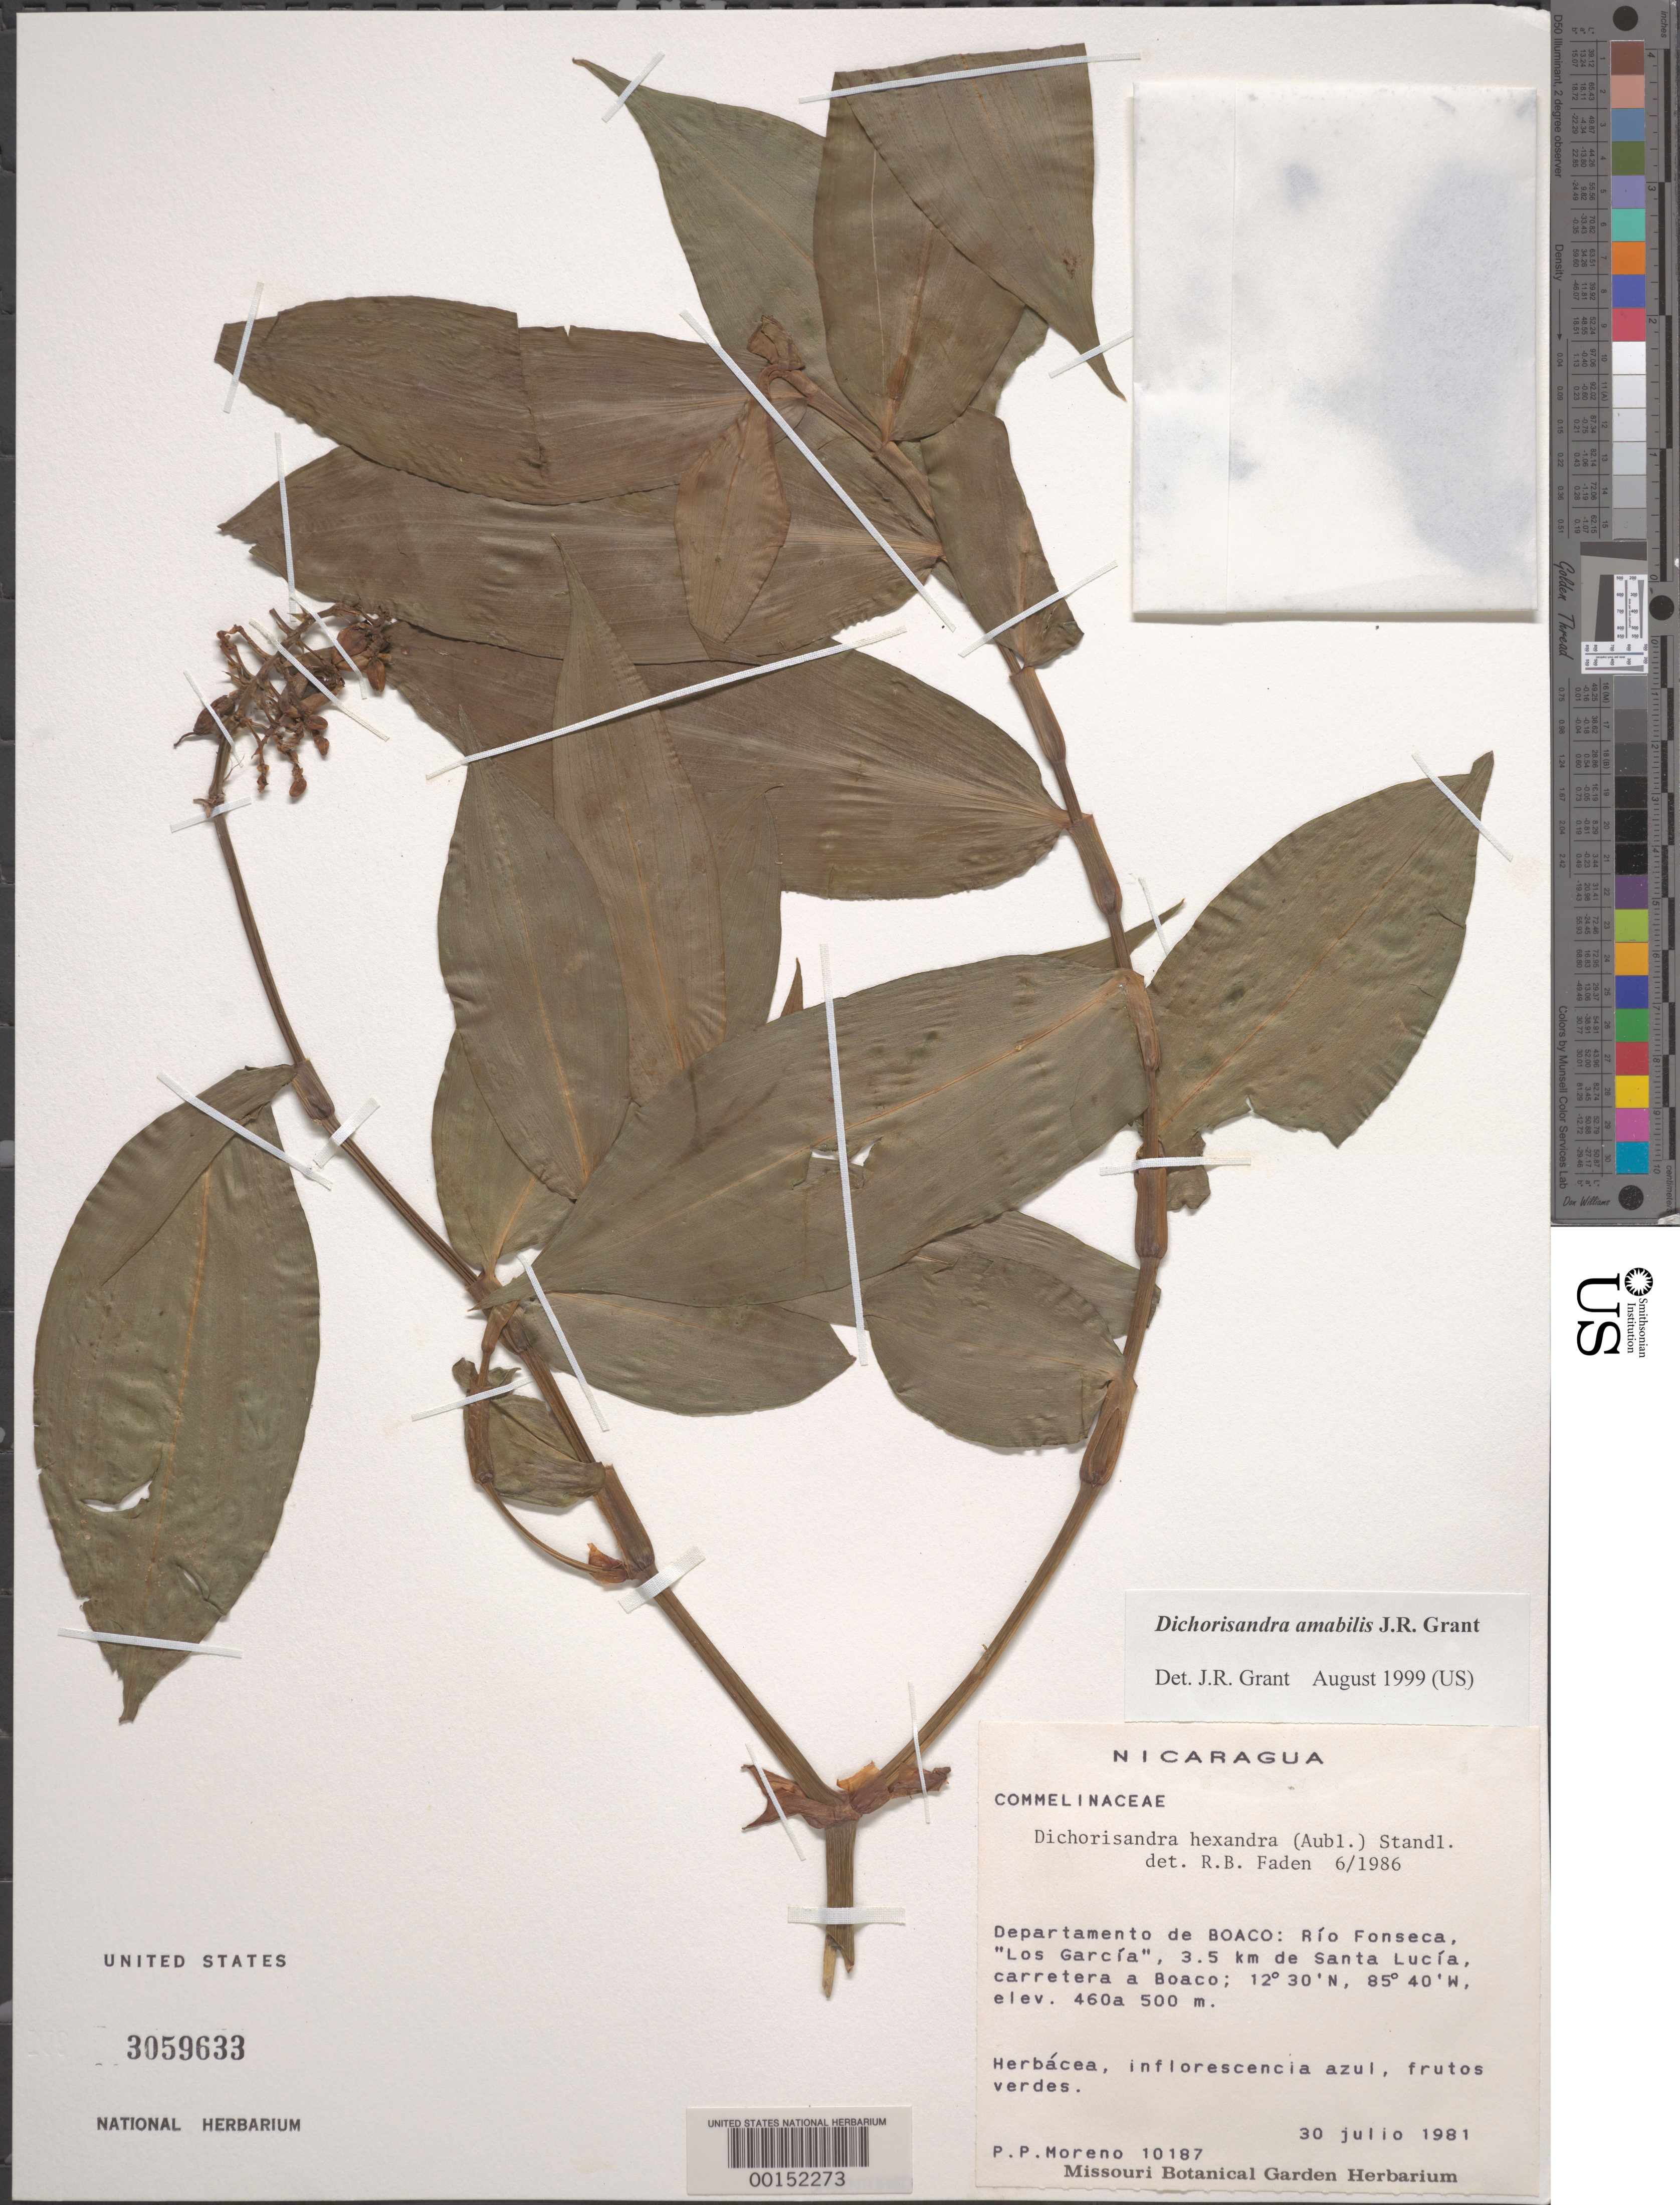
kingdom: Plantae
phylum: Tracheophyta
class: Liliopsida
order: Commelinales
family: Commelinaceae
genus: Dichorisandra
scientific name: Dichorisandra hexandra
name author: (Aubl.) Standl.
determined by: Faden, Robert B., (US), Smithsonian Institution - National Museum of Natural History (UNITED STATES)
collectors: P. Moreno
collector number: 10187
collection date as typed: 30 Jul 1981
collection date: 1981-07-30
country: Nicaragua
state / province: Boaco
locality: Rio fonseca, "los garcia"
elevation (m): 460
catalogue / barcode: US 3059633